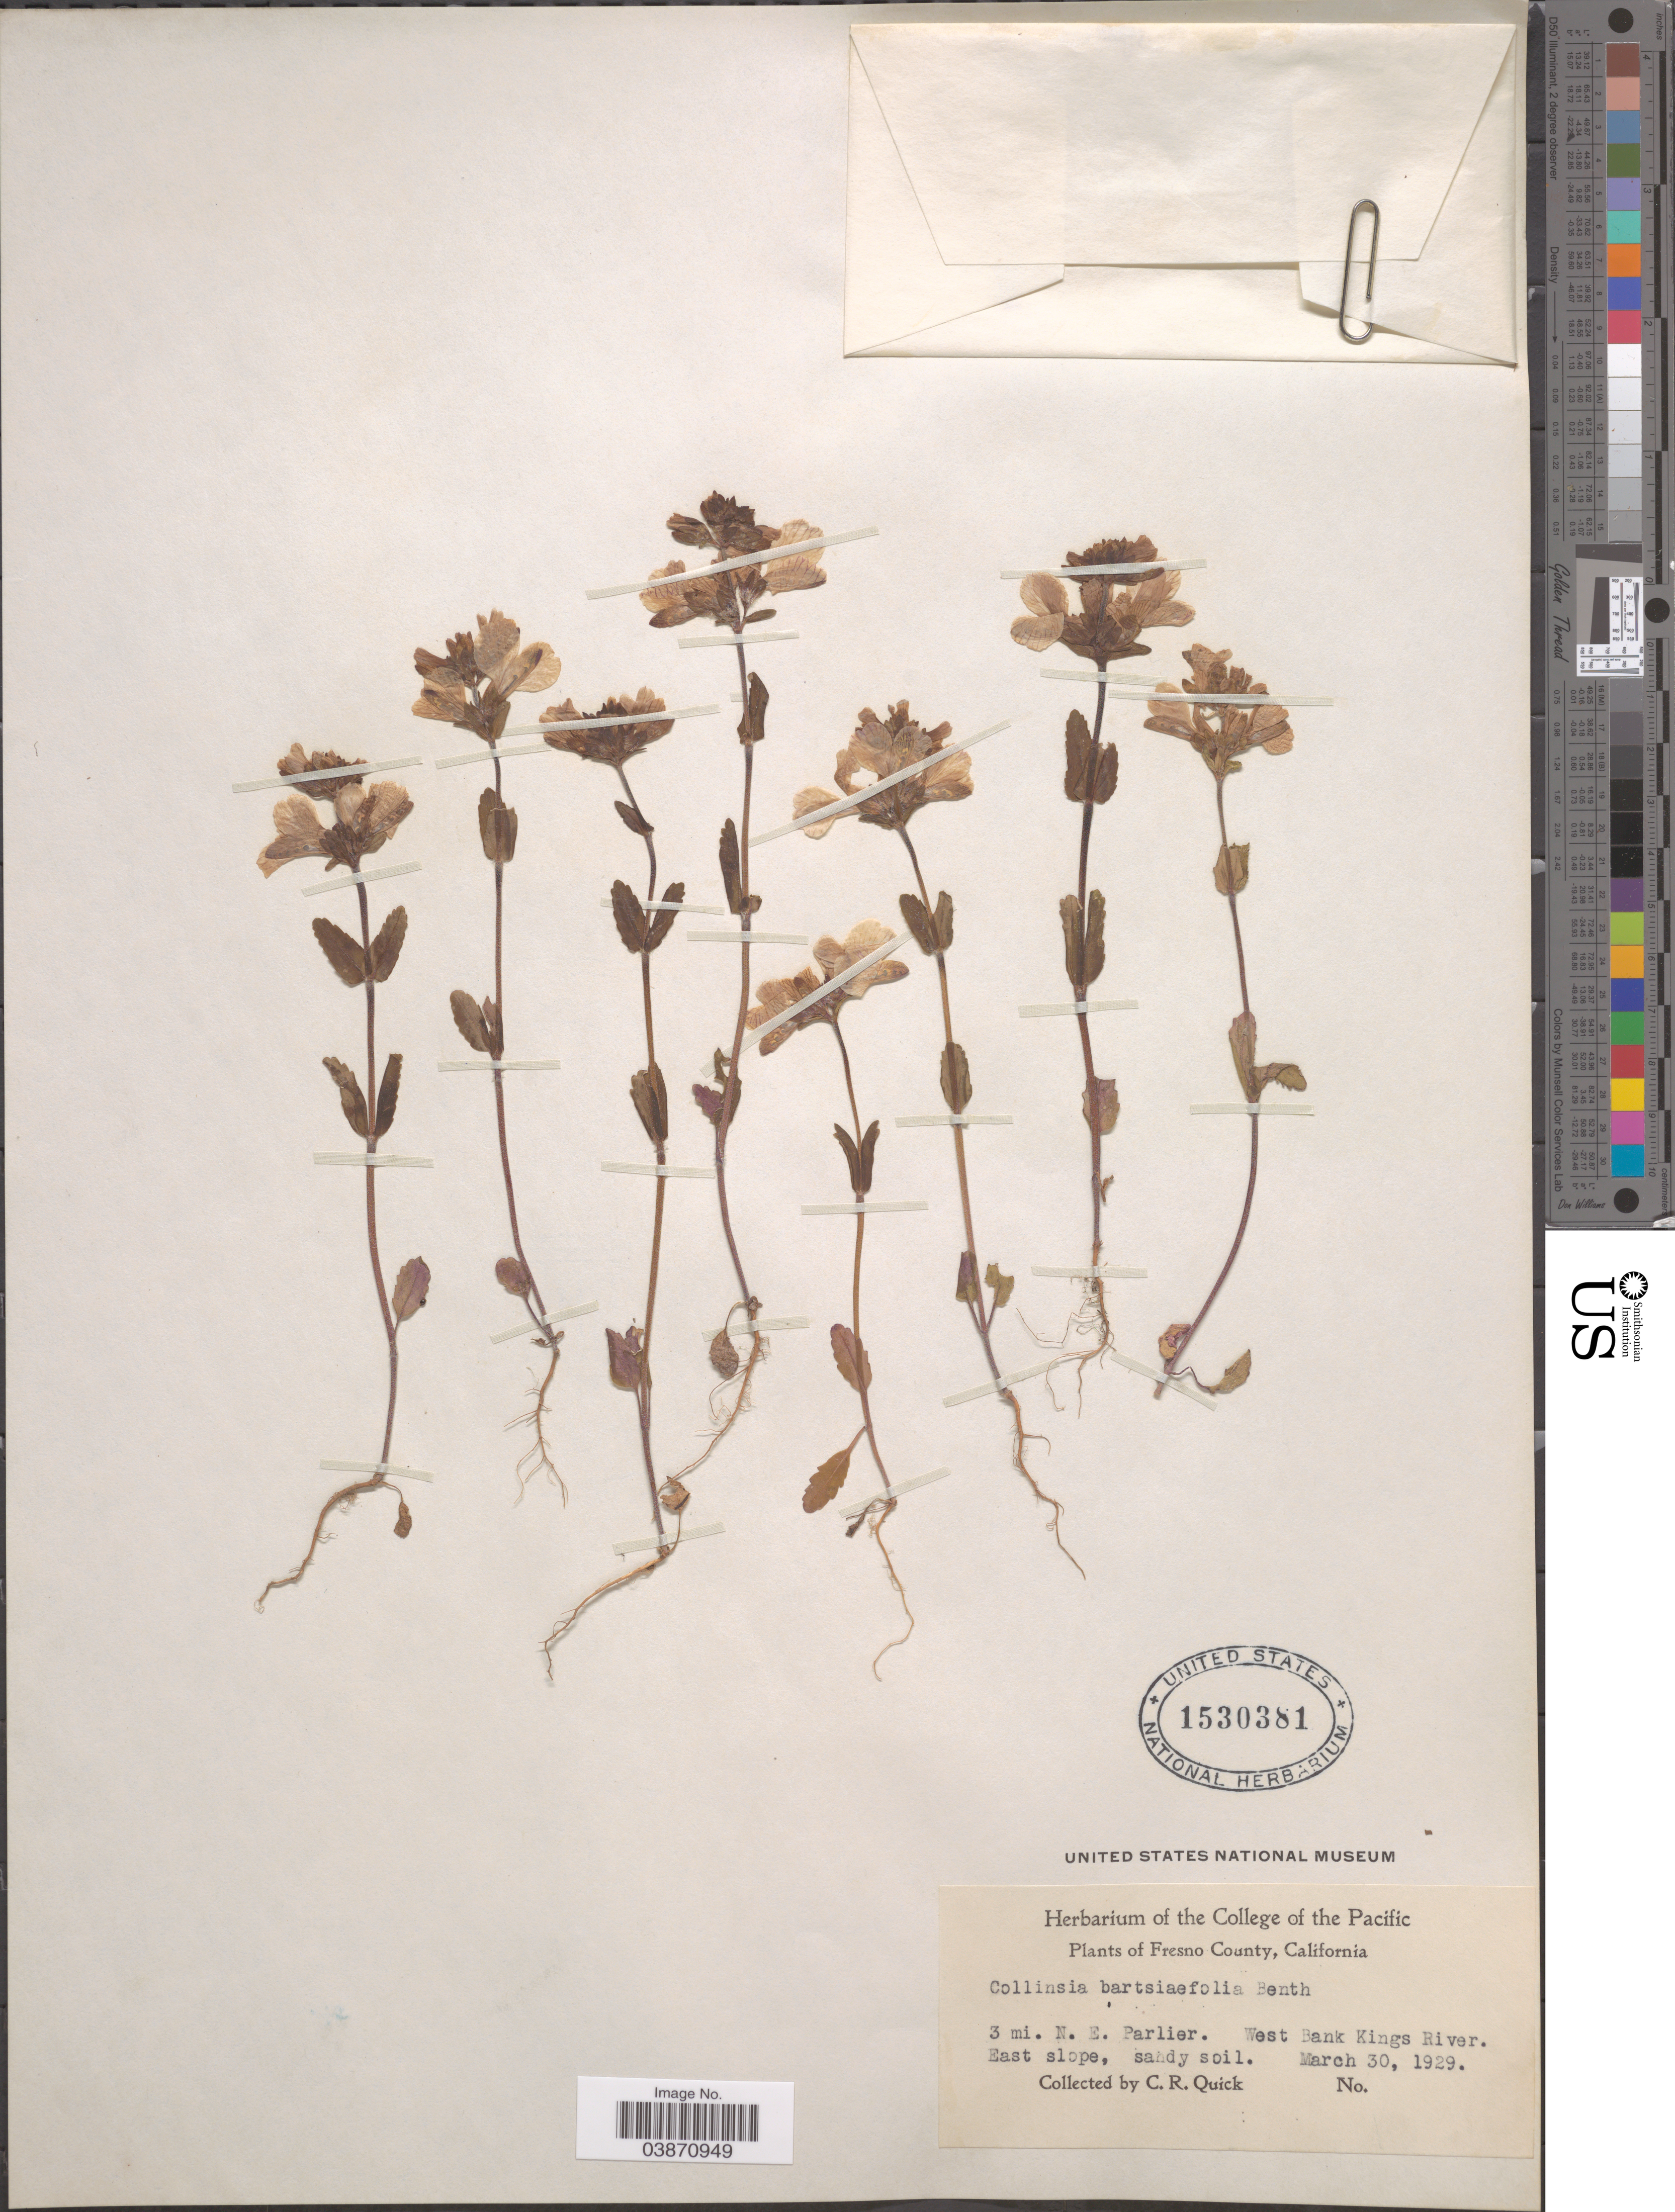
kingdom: Plantae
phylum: Tracheophyta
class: Magnoliopsida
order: Lamiales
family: Plantaginaceae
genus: Collinsia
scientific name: Collinsia bartsiifolia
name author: Benth.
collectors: C. Quick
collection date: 1929-03-30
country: United States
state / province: California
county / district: Fresno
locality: Fresno County. 3 mi. N.E. Parlier. West Bank Kings River. East slope.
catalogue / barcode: US 1530381